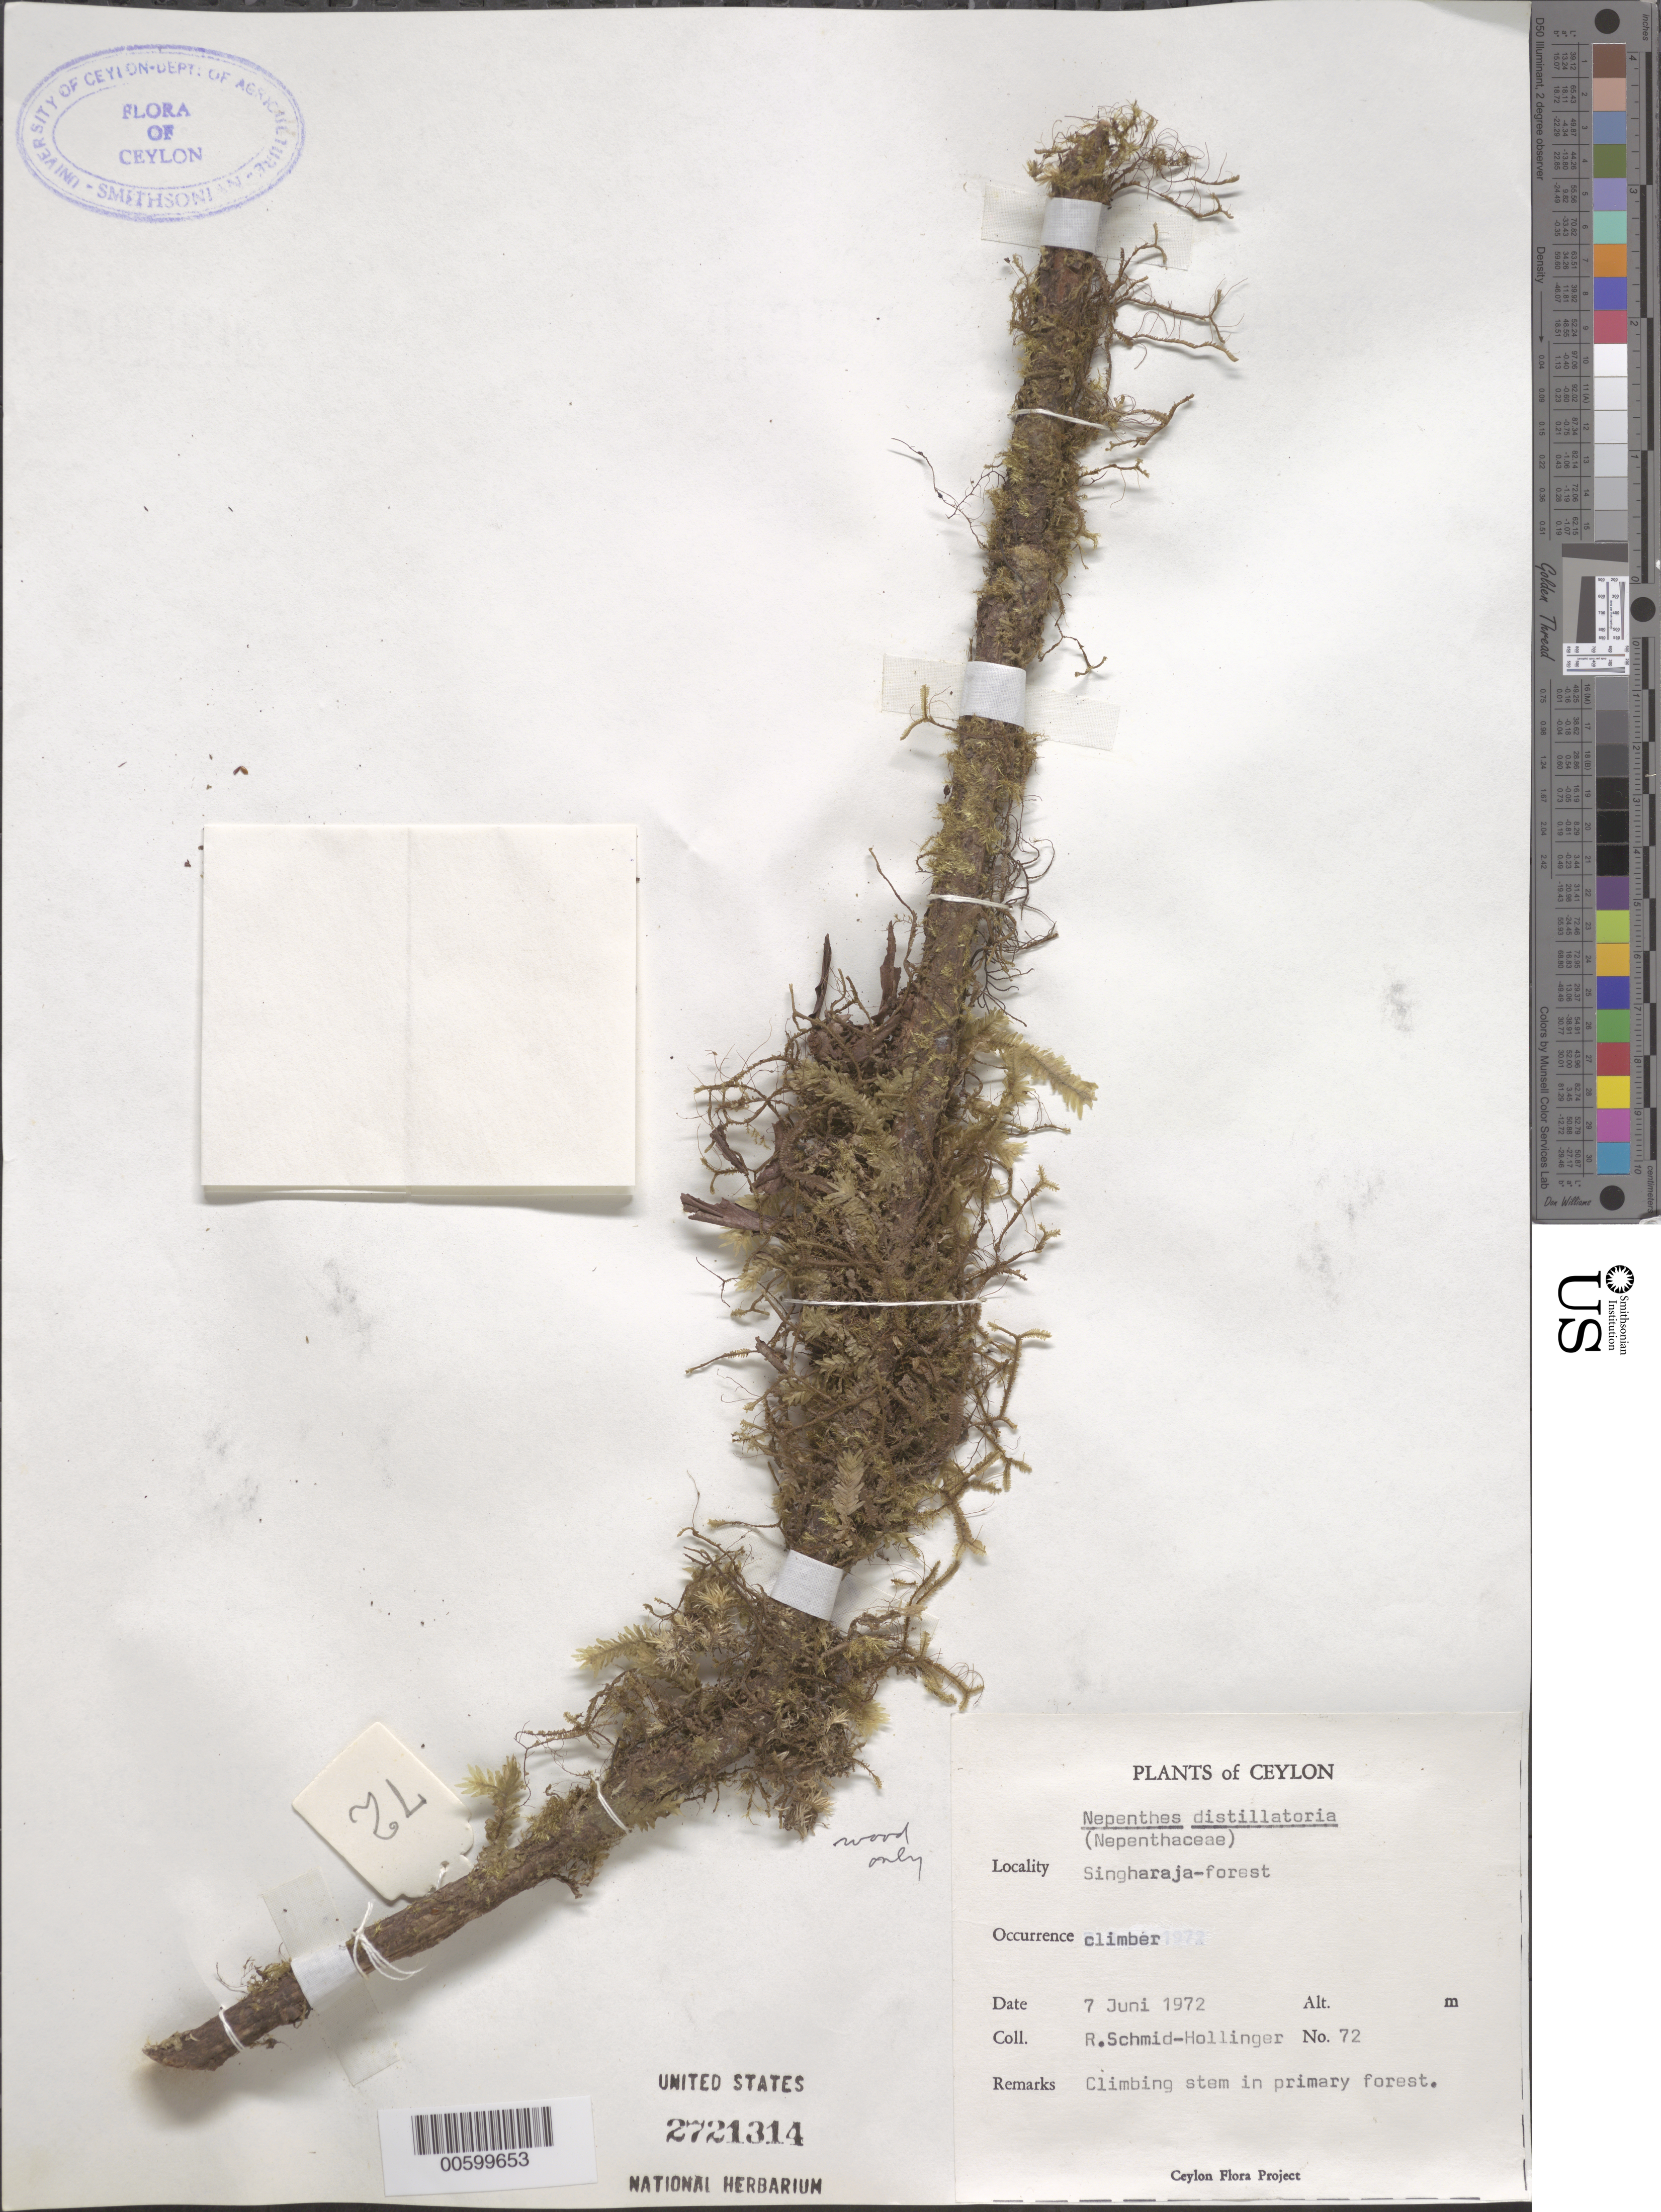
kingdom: Plantae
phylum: Tracheophyta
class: Magnoliopsida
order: Caryophyllales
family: Nepenthaceae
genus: Nepenthes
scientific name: Nepenthes distillatoria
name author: L.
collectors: R. Schmid-Hollinger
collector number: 72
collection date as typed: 07 Jun 1972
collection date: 1972-06-07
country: Sri Lanka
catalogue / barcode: US 2721314